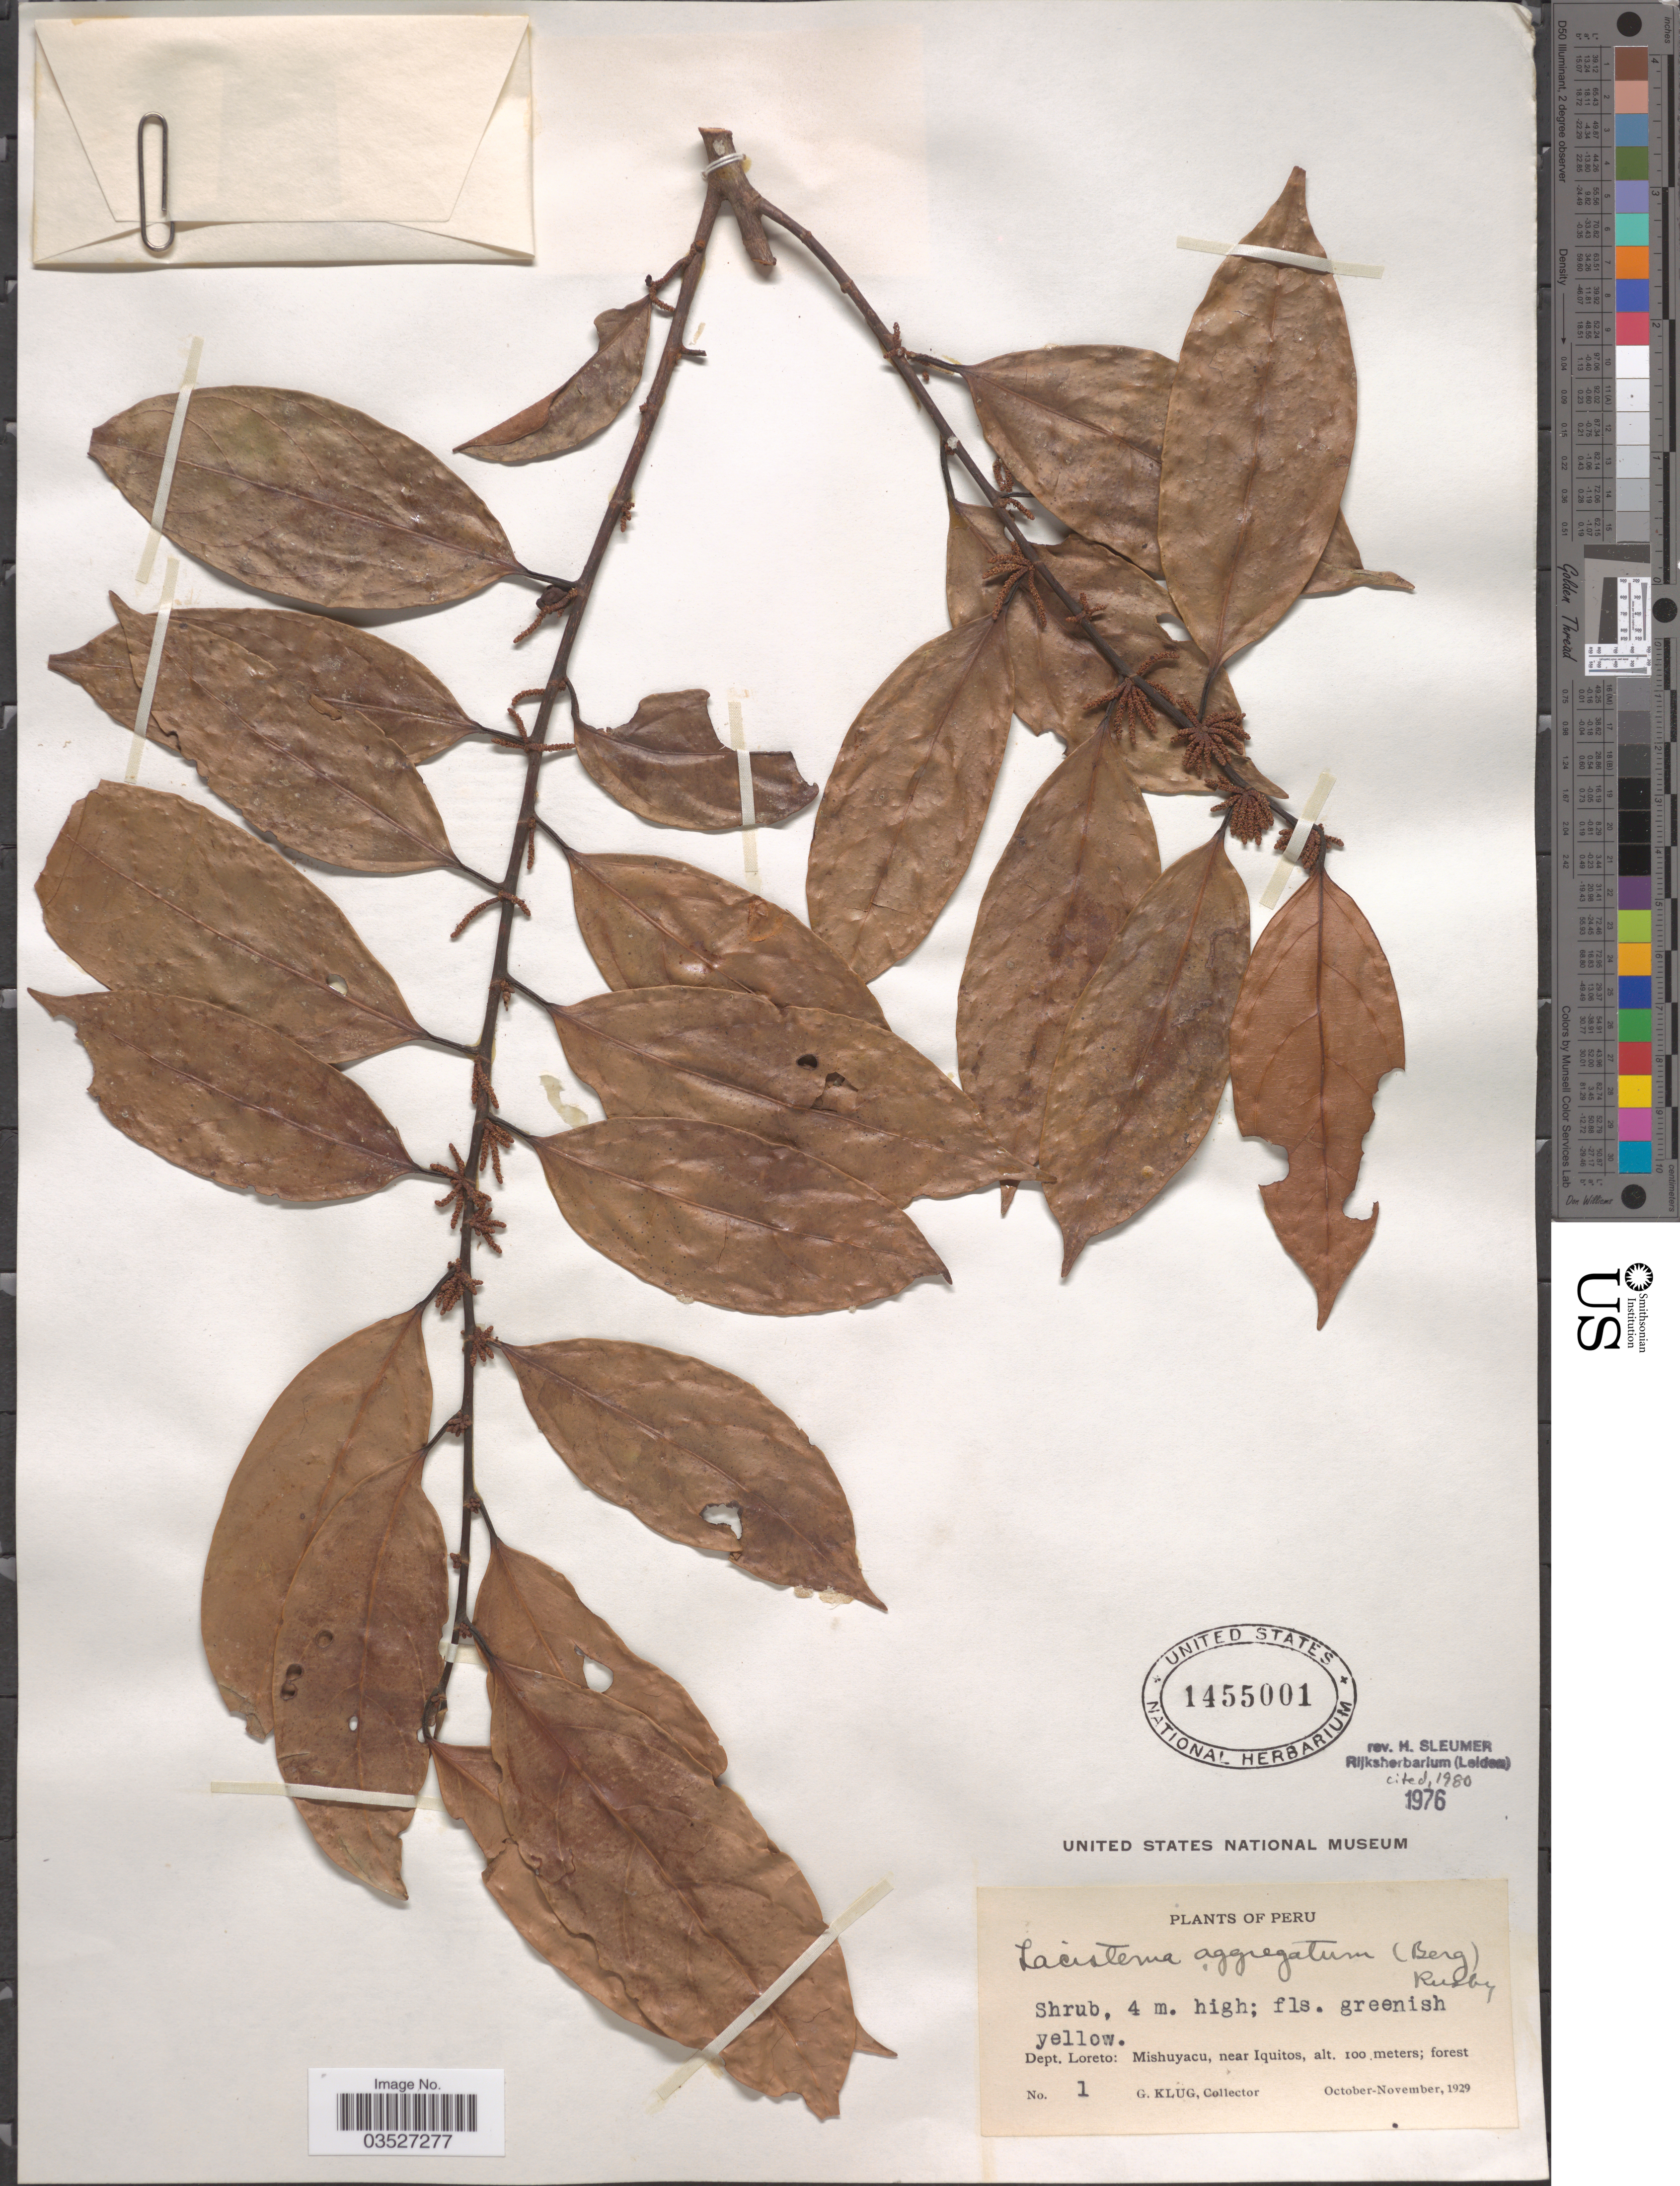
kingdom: Plantae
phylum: Tracheophyta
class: Magnoliopsida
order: Malpighiales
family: Lacistemataceae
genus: Lacistema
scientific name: Lacistema aggregatum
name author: (P.J. Bergius) Rusby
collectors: G. Klug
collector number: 1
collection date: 1929-10/1929-11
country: Peru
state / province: Loreto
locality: Dept. Loreto: Mishuyacu, near Iquitos.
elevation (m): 100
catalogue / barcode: US 1455001